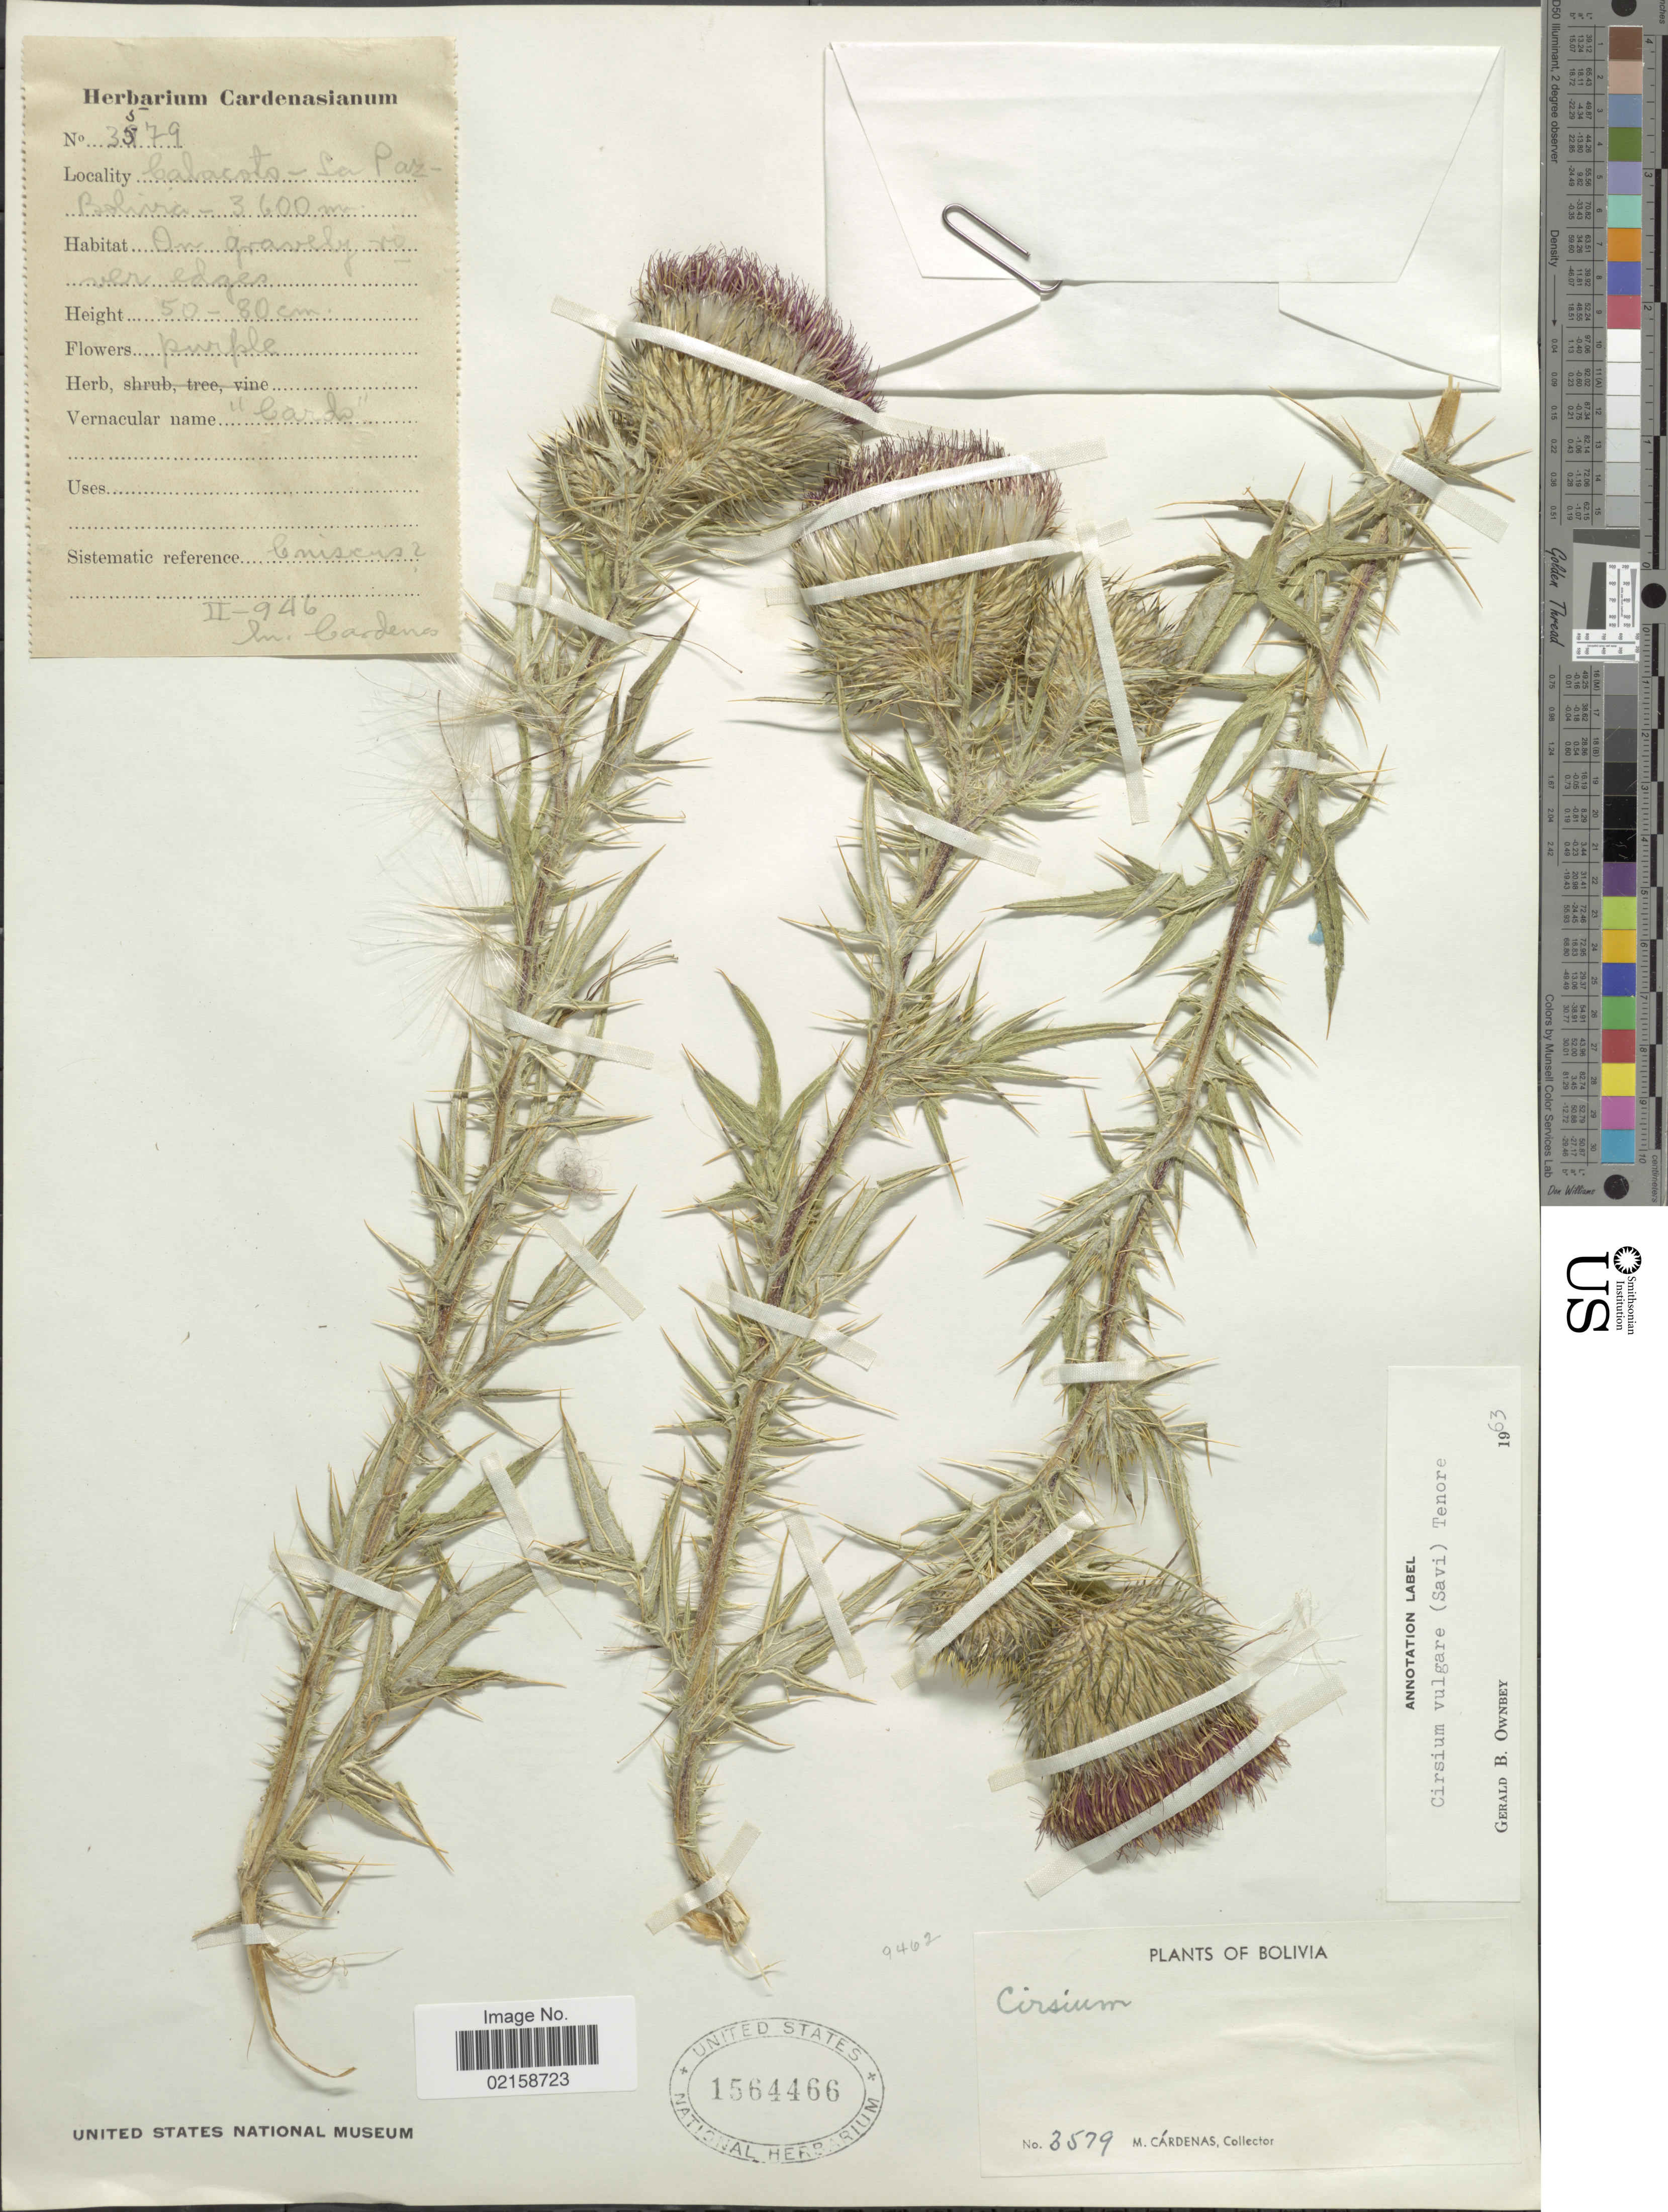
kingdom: Plantae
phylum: Tracheophyta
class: Magnoliopsida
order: Asterales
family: Asteraceae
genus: Cirsium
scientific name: Cirsium vulgare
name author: (Savi) Ten.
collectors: M. Cárdenas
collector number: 3579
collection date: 1946-01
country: Bolivia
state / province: La Paz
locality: Calacto-La Paz.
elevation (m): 3600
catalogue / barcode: US 1564466